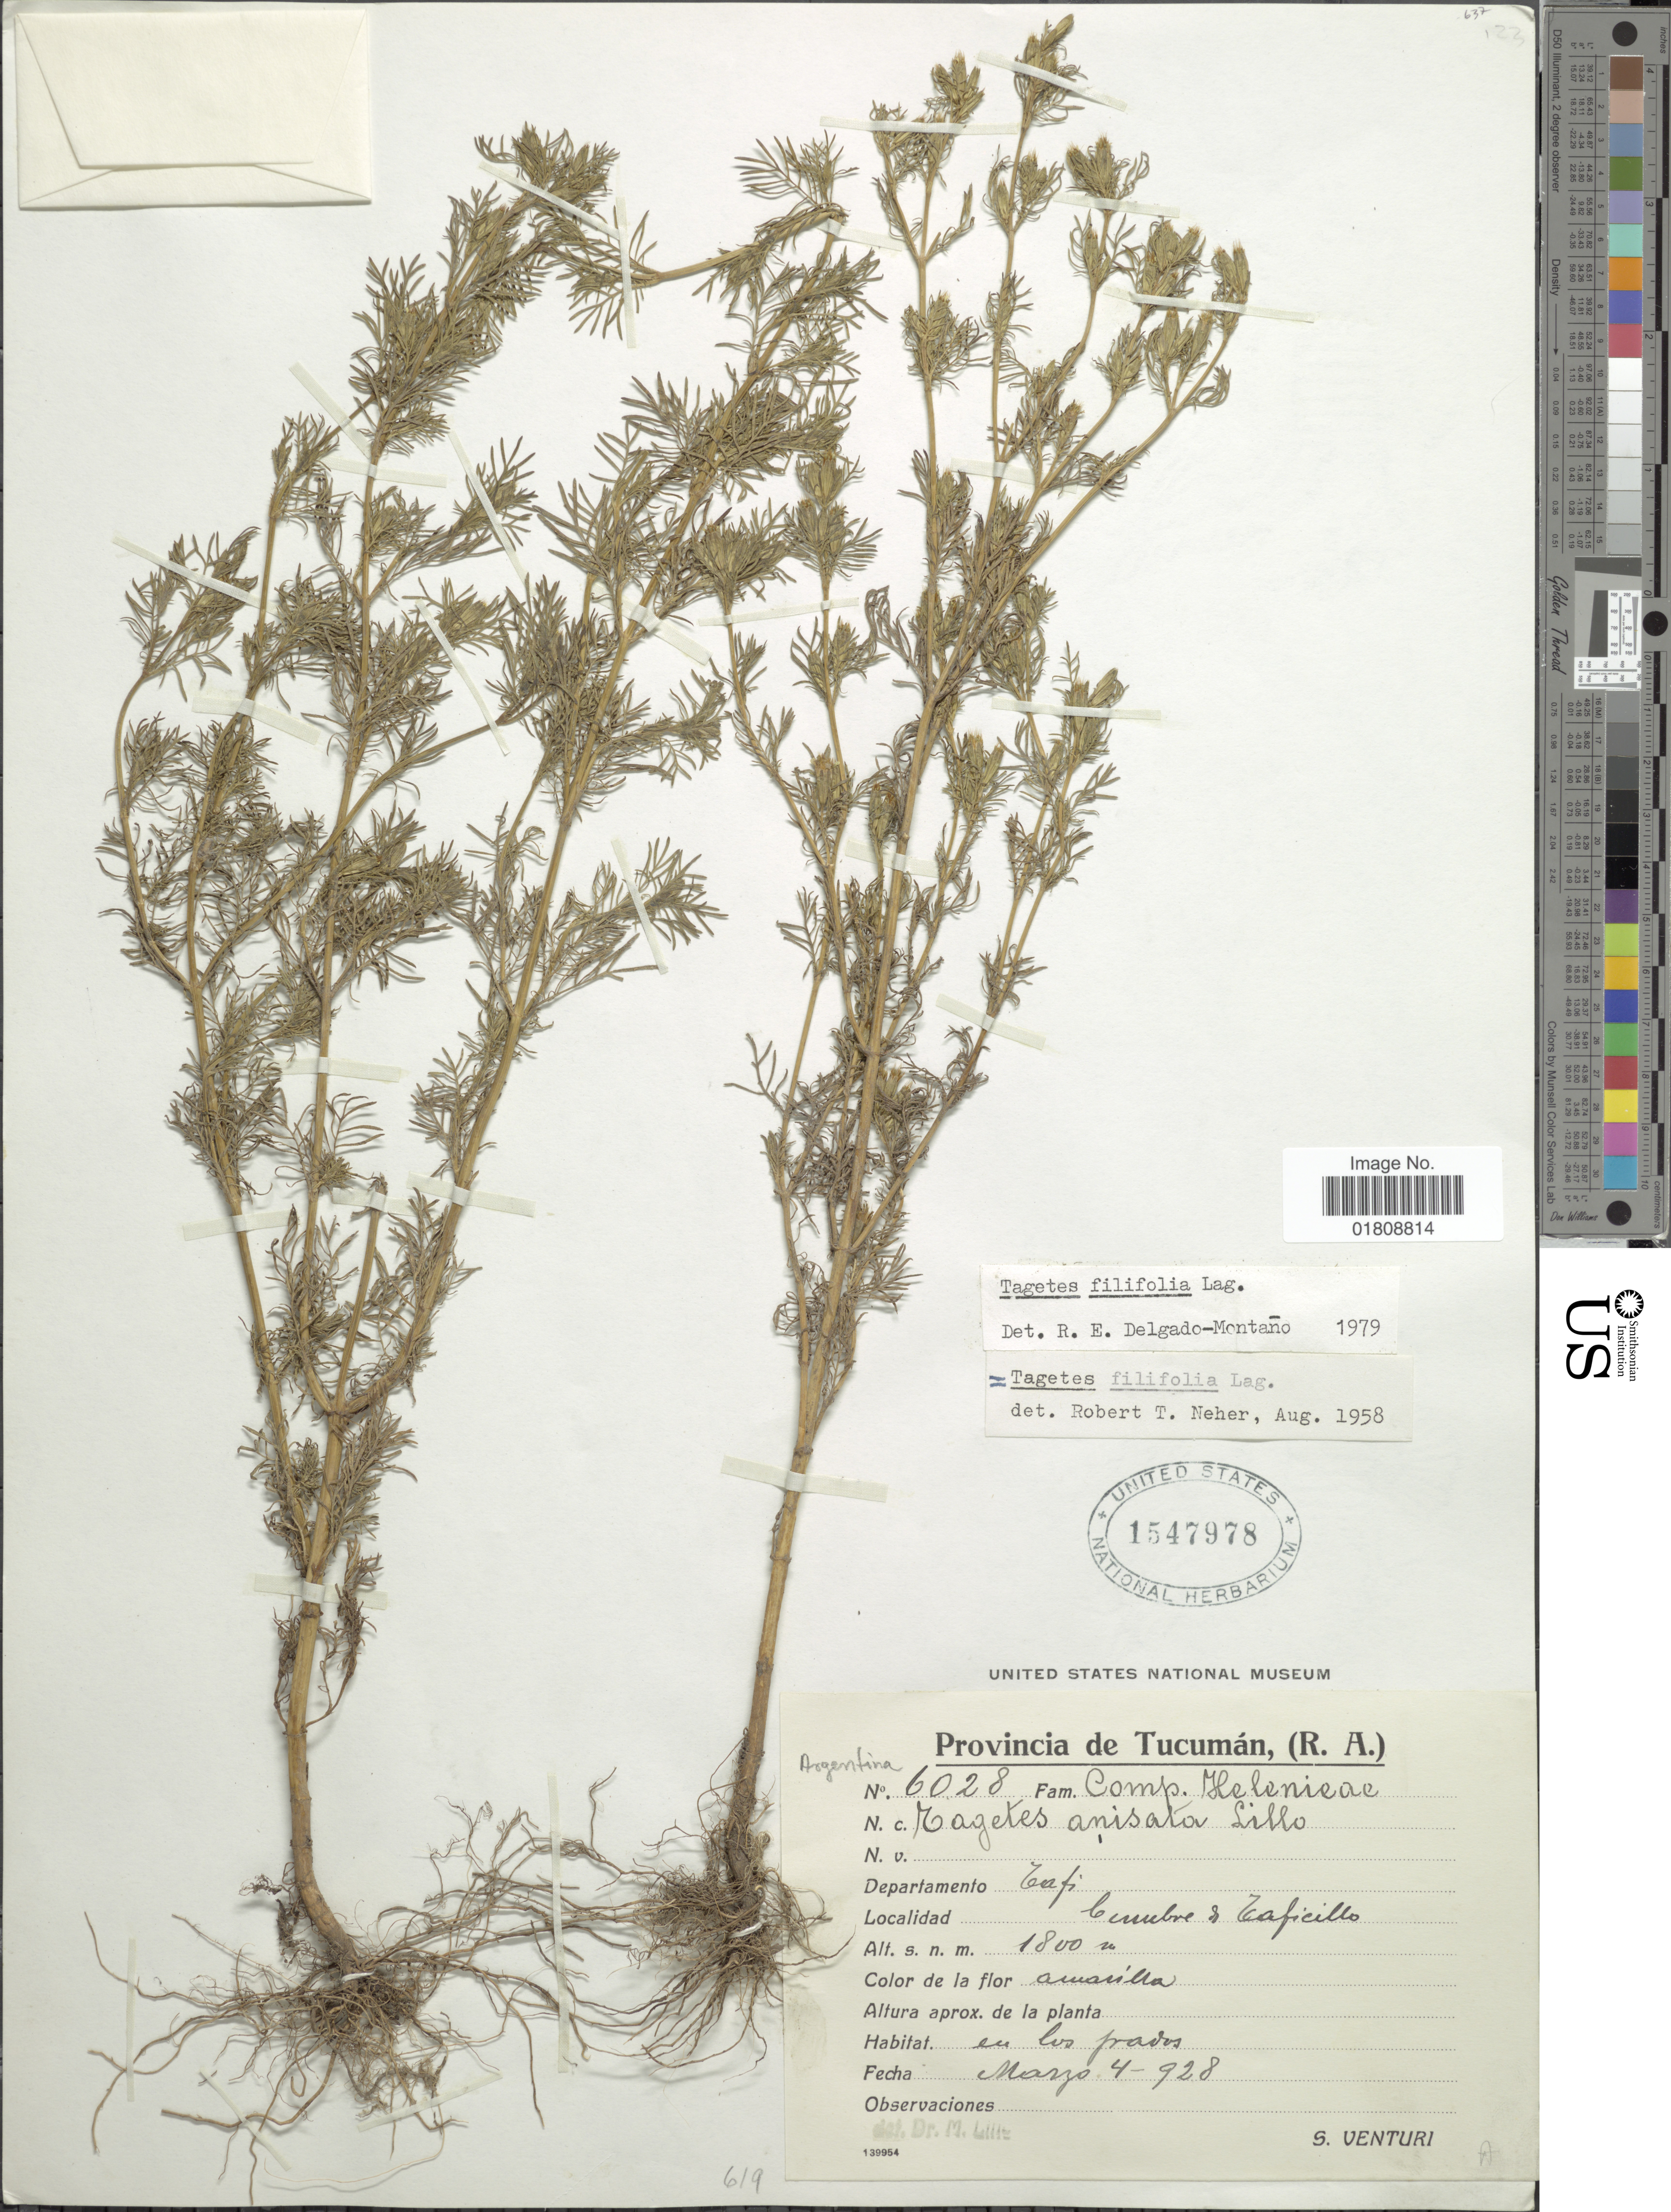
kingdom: Plantae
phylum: Tracheophyta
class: Magnoliopsida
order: Asterales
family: Asteraceae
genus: Tagetes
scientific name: Tagetes filifolia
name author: Lag.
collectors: S. Venturi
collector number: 6028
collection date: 1928-03-04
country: Argentina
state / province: Tucuman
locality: Departamento Tafi, Cumbre & Taficillo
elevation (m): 1800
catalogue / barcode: US 1547978